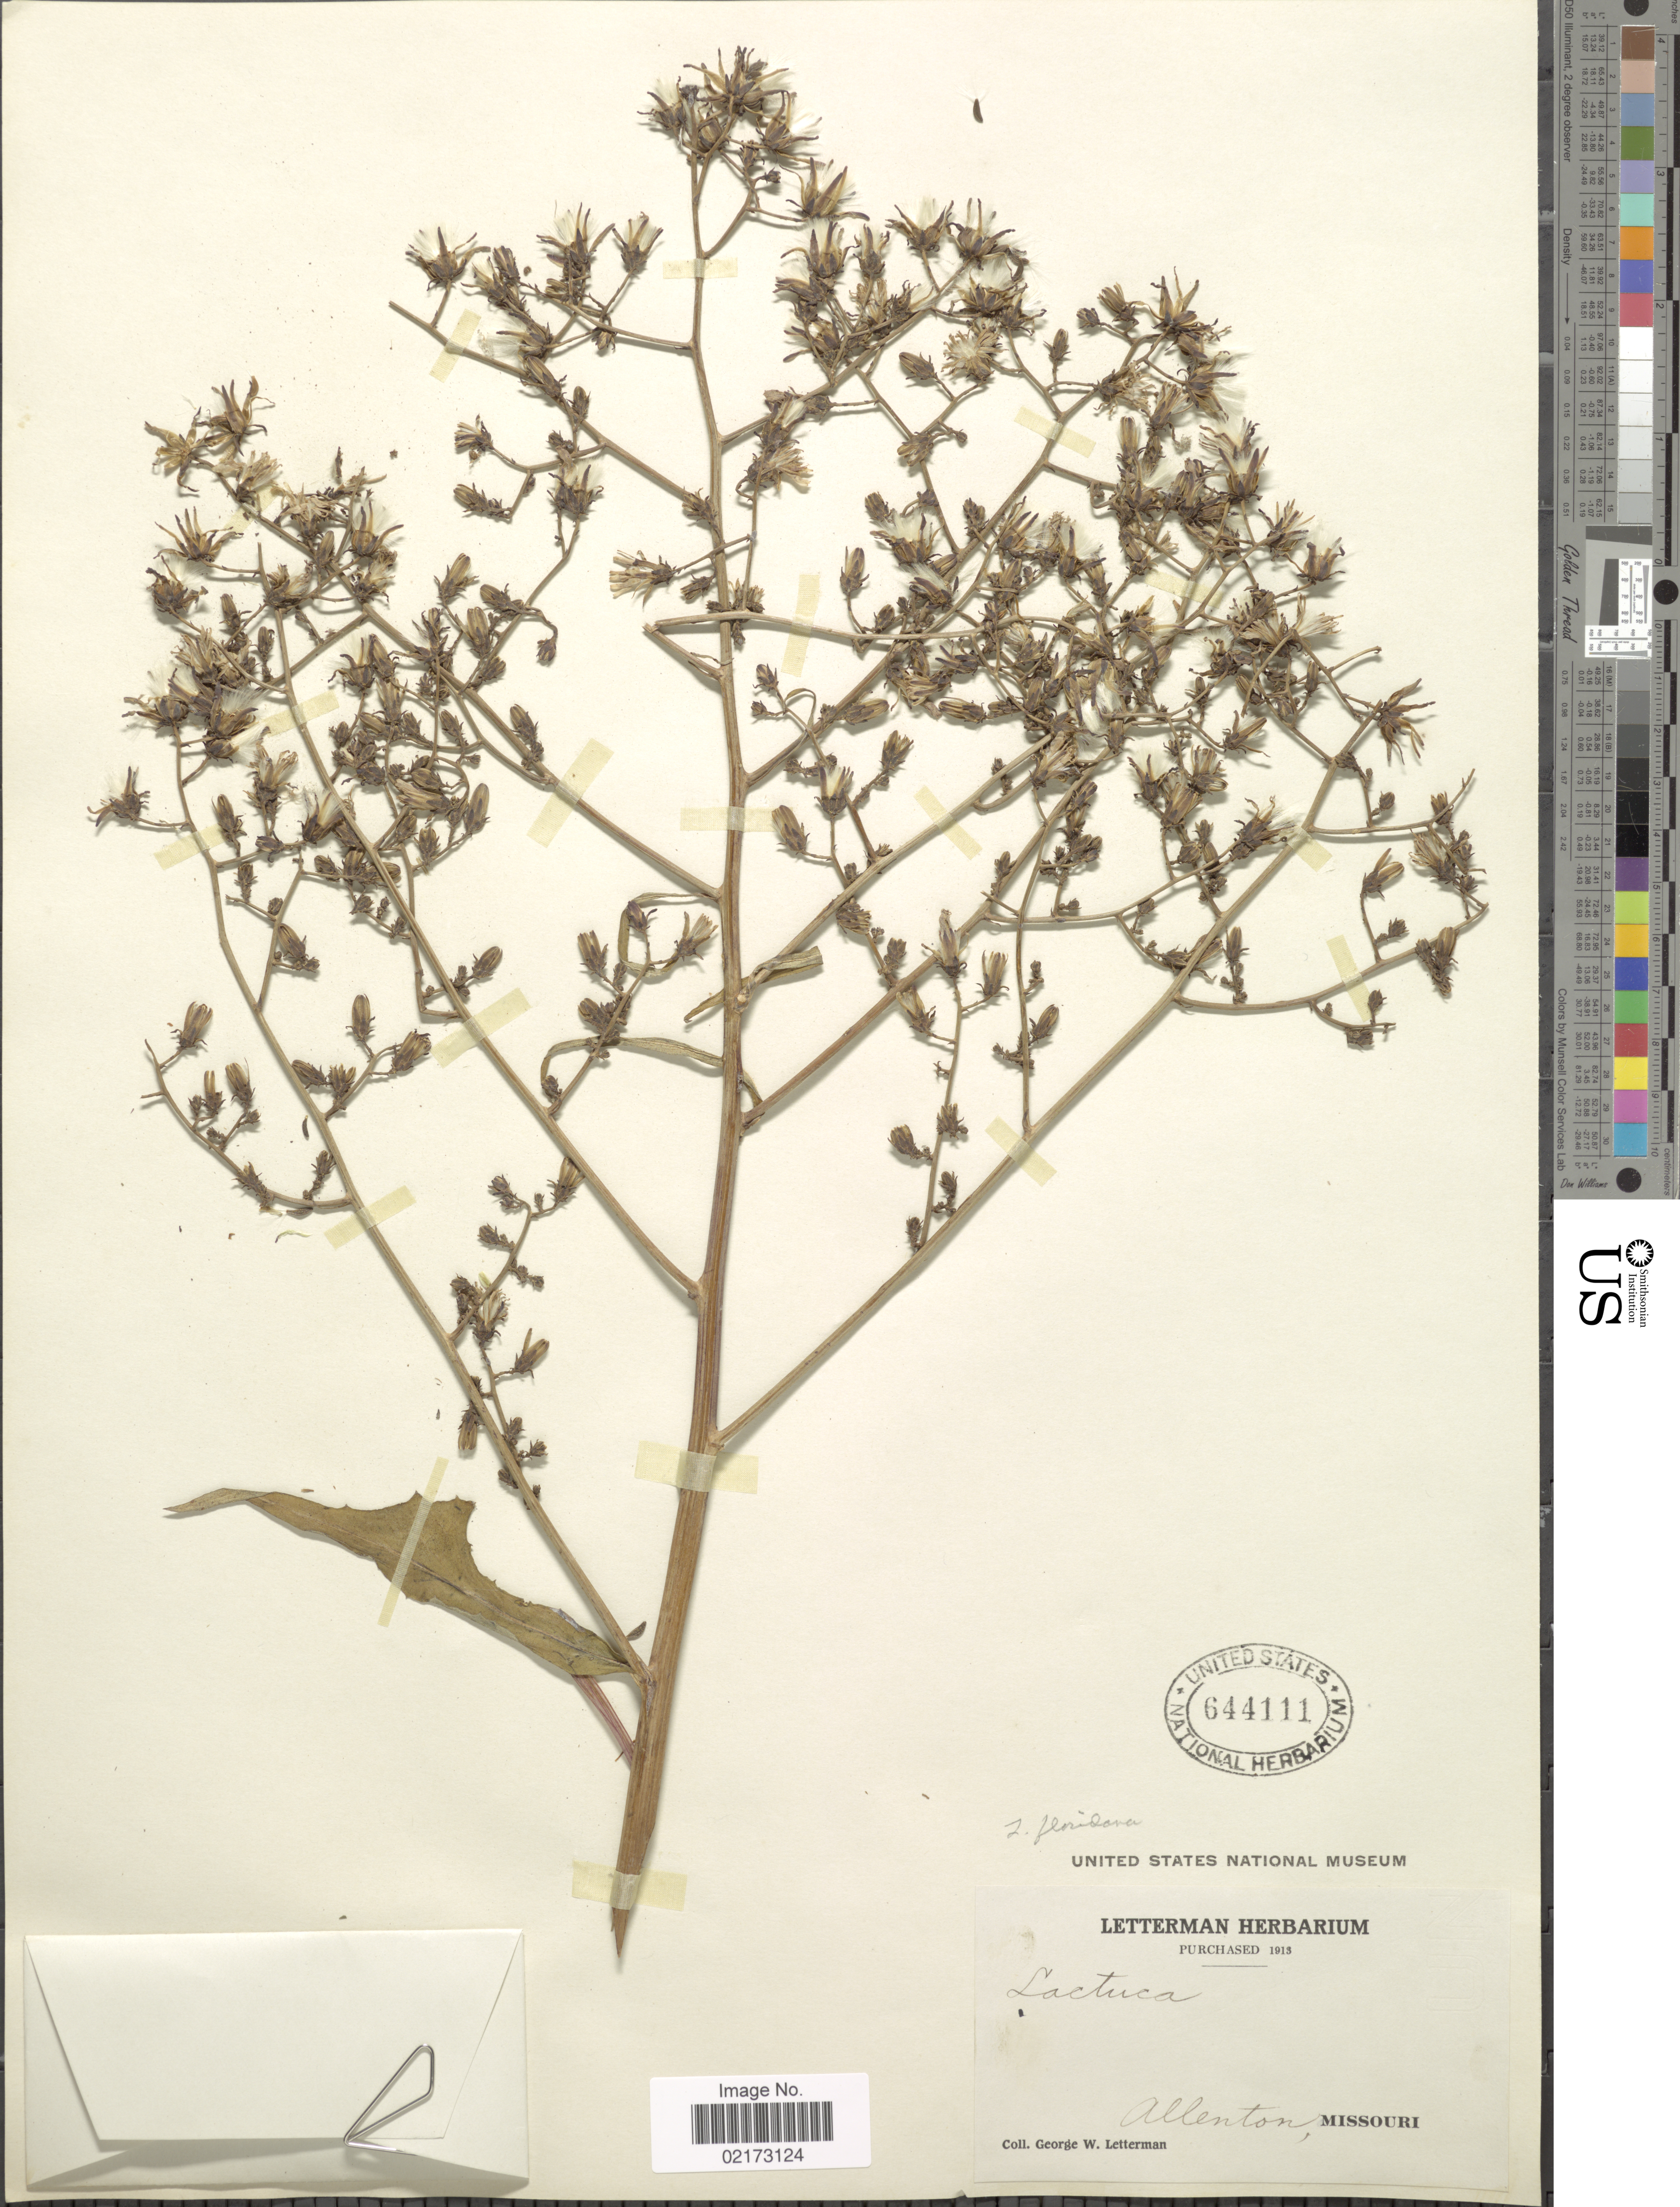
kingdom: Plantae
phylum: Tracheophyta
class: Magnoliopsida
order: Asterales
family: Asteraceae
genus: Lactuca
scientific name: Lactuca floridana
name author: (L.) Gaertn.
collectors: G. W. Letterman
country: United States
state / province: Missouri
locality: Allenton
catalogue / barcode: US 644111